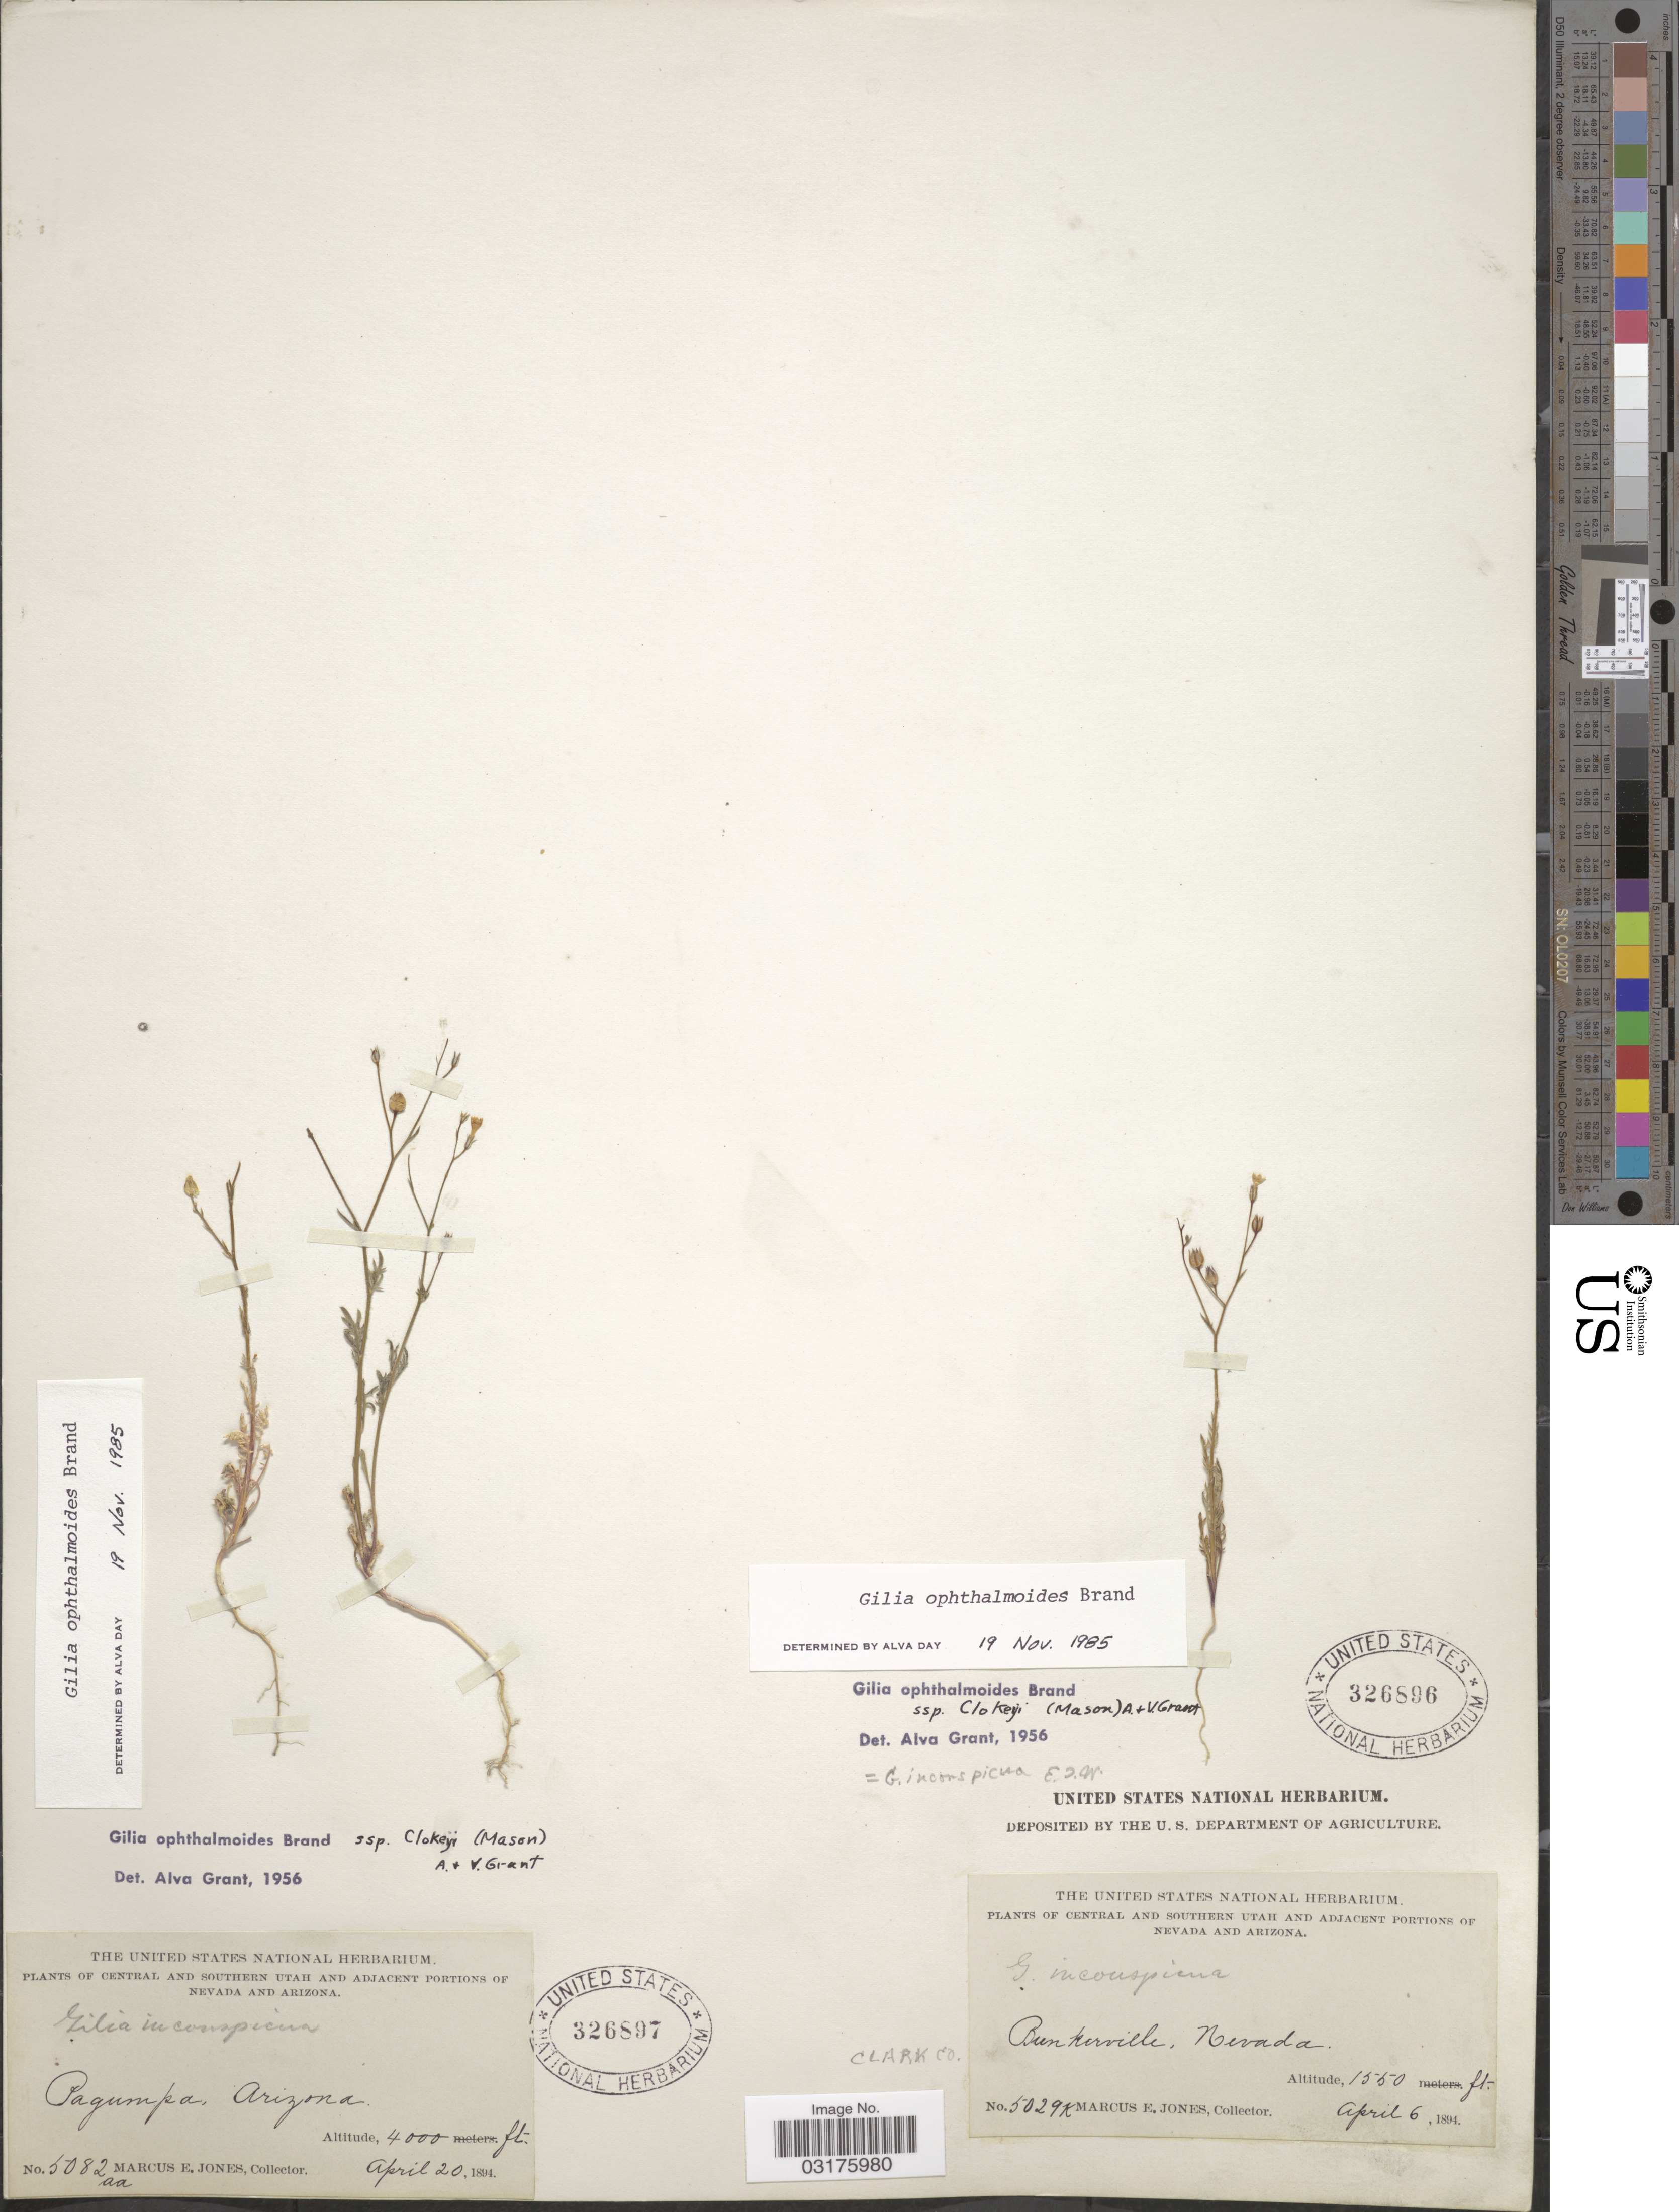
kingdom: Plantae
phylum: Tracheophyta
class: Magnoliopsida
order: Ericales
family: Polemoniaceae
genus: Gilia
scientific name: Gilia ophthalmoides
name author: Brand in Engl.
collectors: M. E. Jones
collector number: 5082aa*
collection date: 1894-04-20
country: United States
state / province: Arizona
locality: Pagumpa.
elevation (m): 1219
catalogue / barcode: US 326897